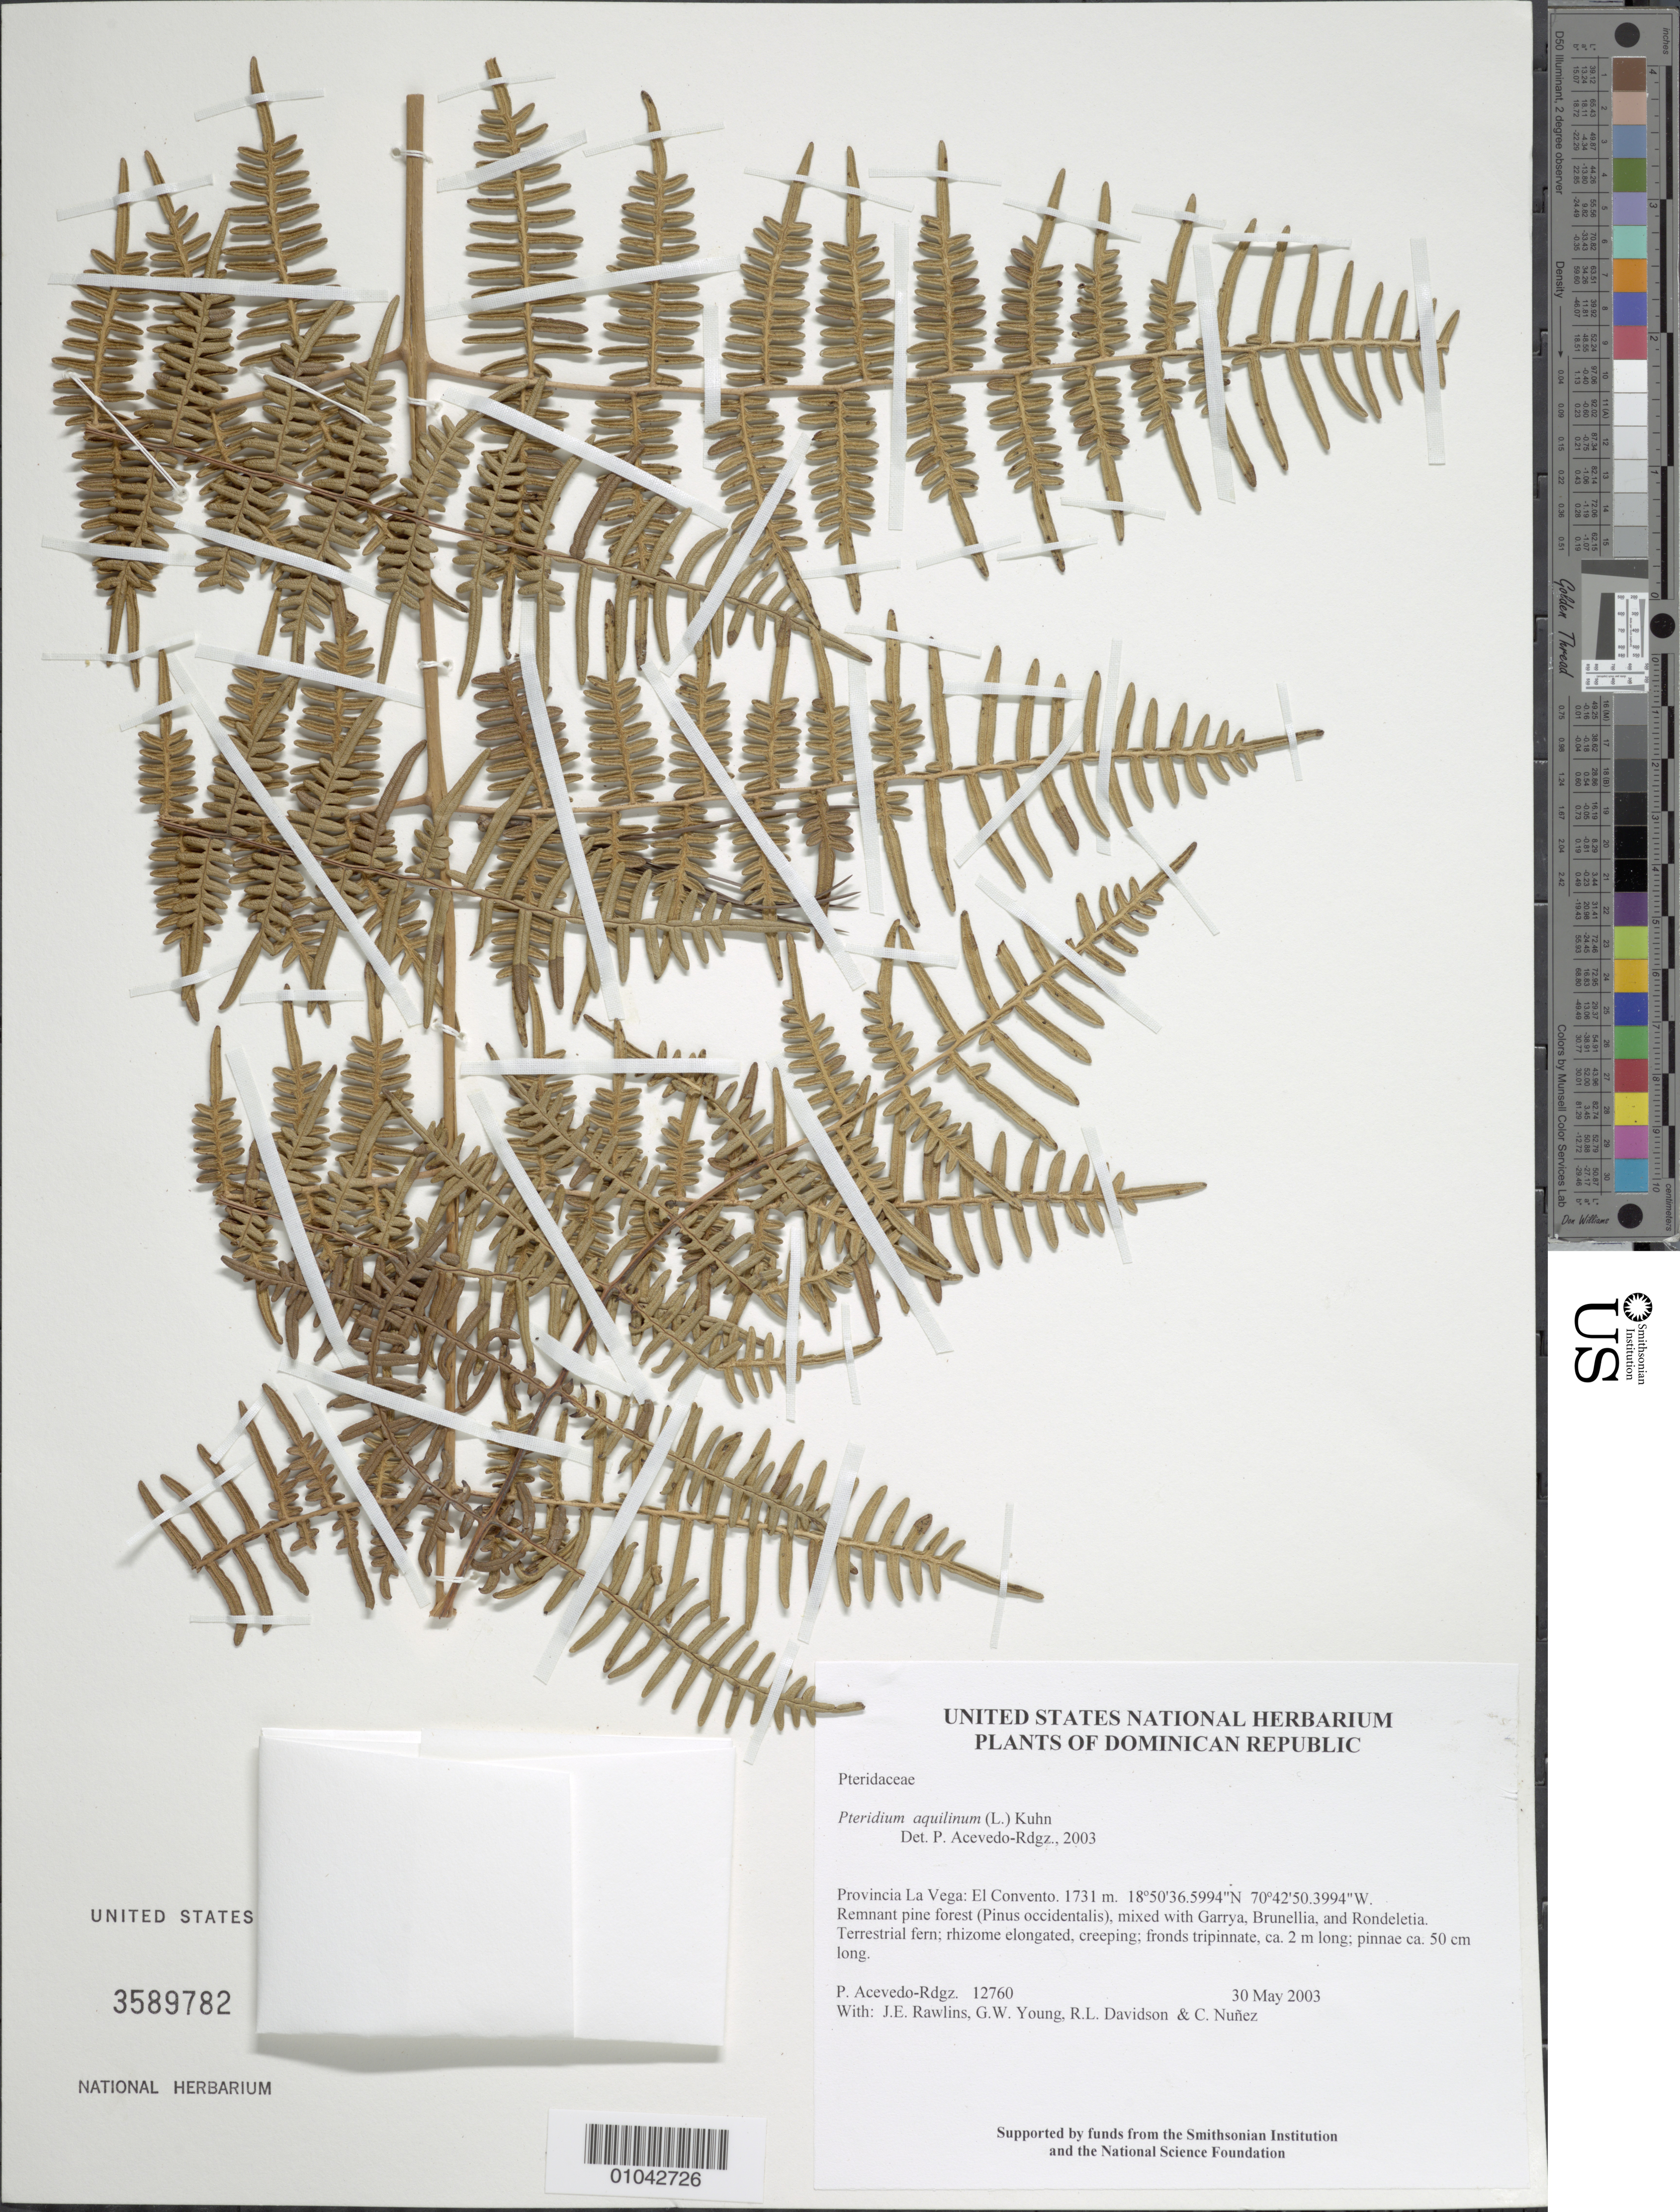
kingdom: Plantae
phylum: Tracheophyta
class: Polypodiopsida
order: Polypodiales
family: Dennstaedtiaceae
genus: Pteridium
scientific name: Pteridium caudatum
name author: (L.) Maxon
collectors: P. Acevedo-Rodr., J. Rawlins, G. Young, R. Davidson & C. Nunez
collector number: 12760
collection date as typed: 30 May 2003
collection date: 2003-05-30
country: Dominican Republic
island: Hispaniola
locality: Provincia La Vega: El Convento.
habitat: Remnant pine forest (Pinus occidentalis), mixed with Garrya, Brunellia, and Rondeletia.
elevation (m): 1731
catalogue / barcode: US 3589782